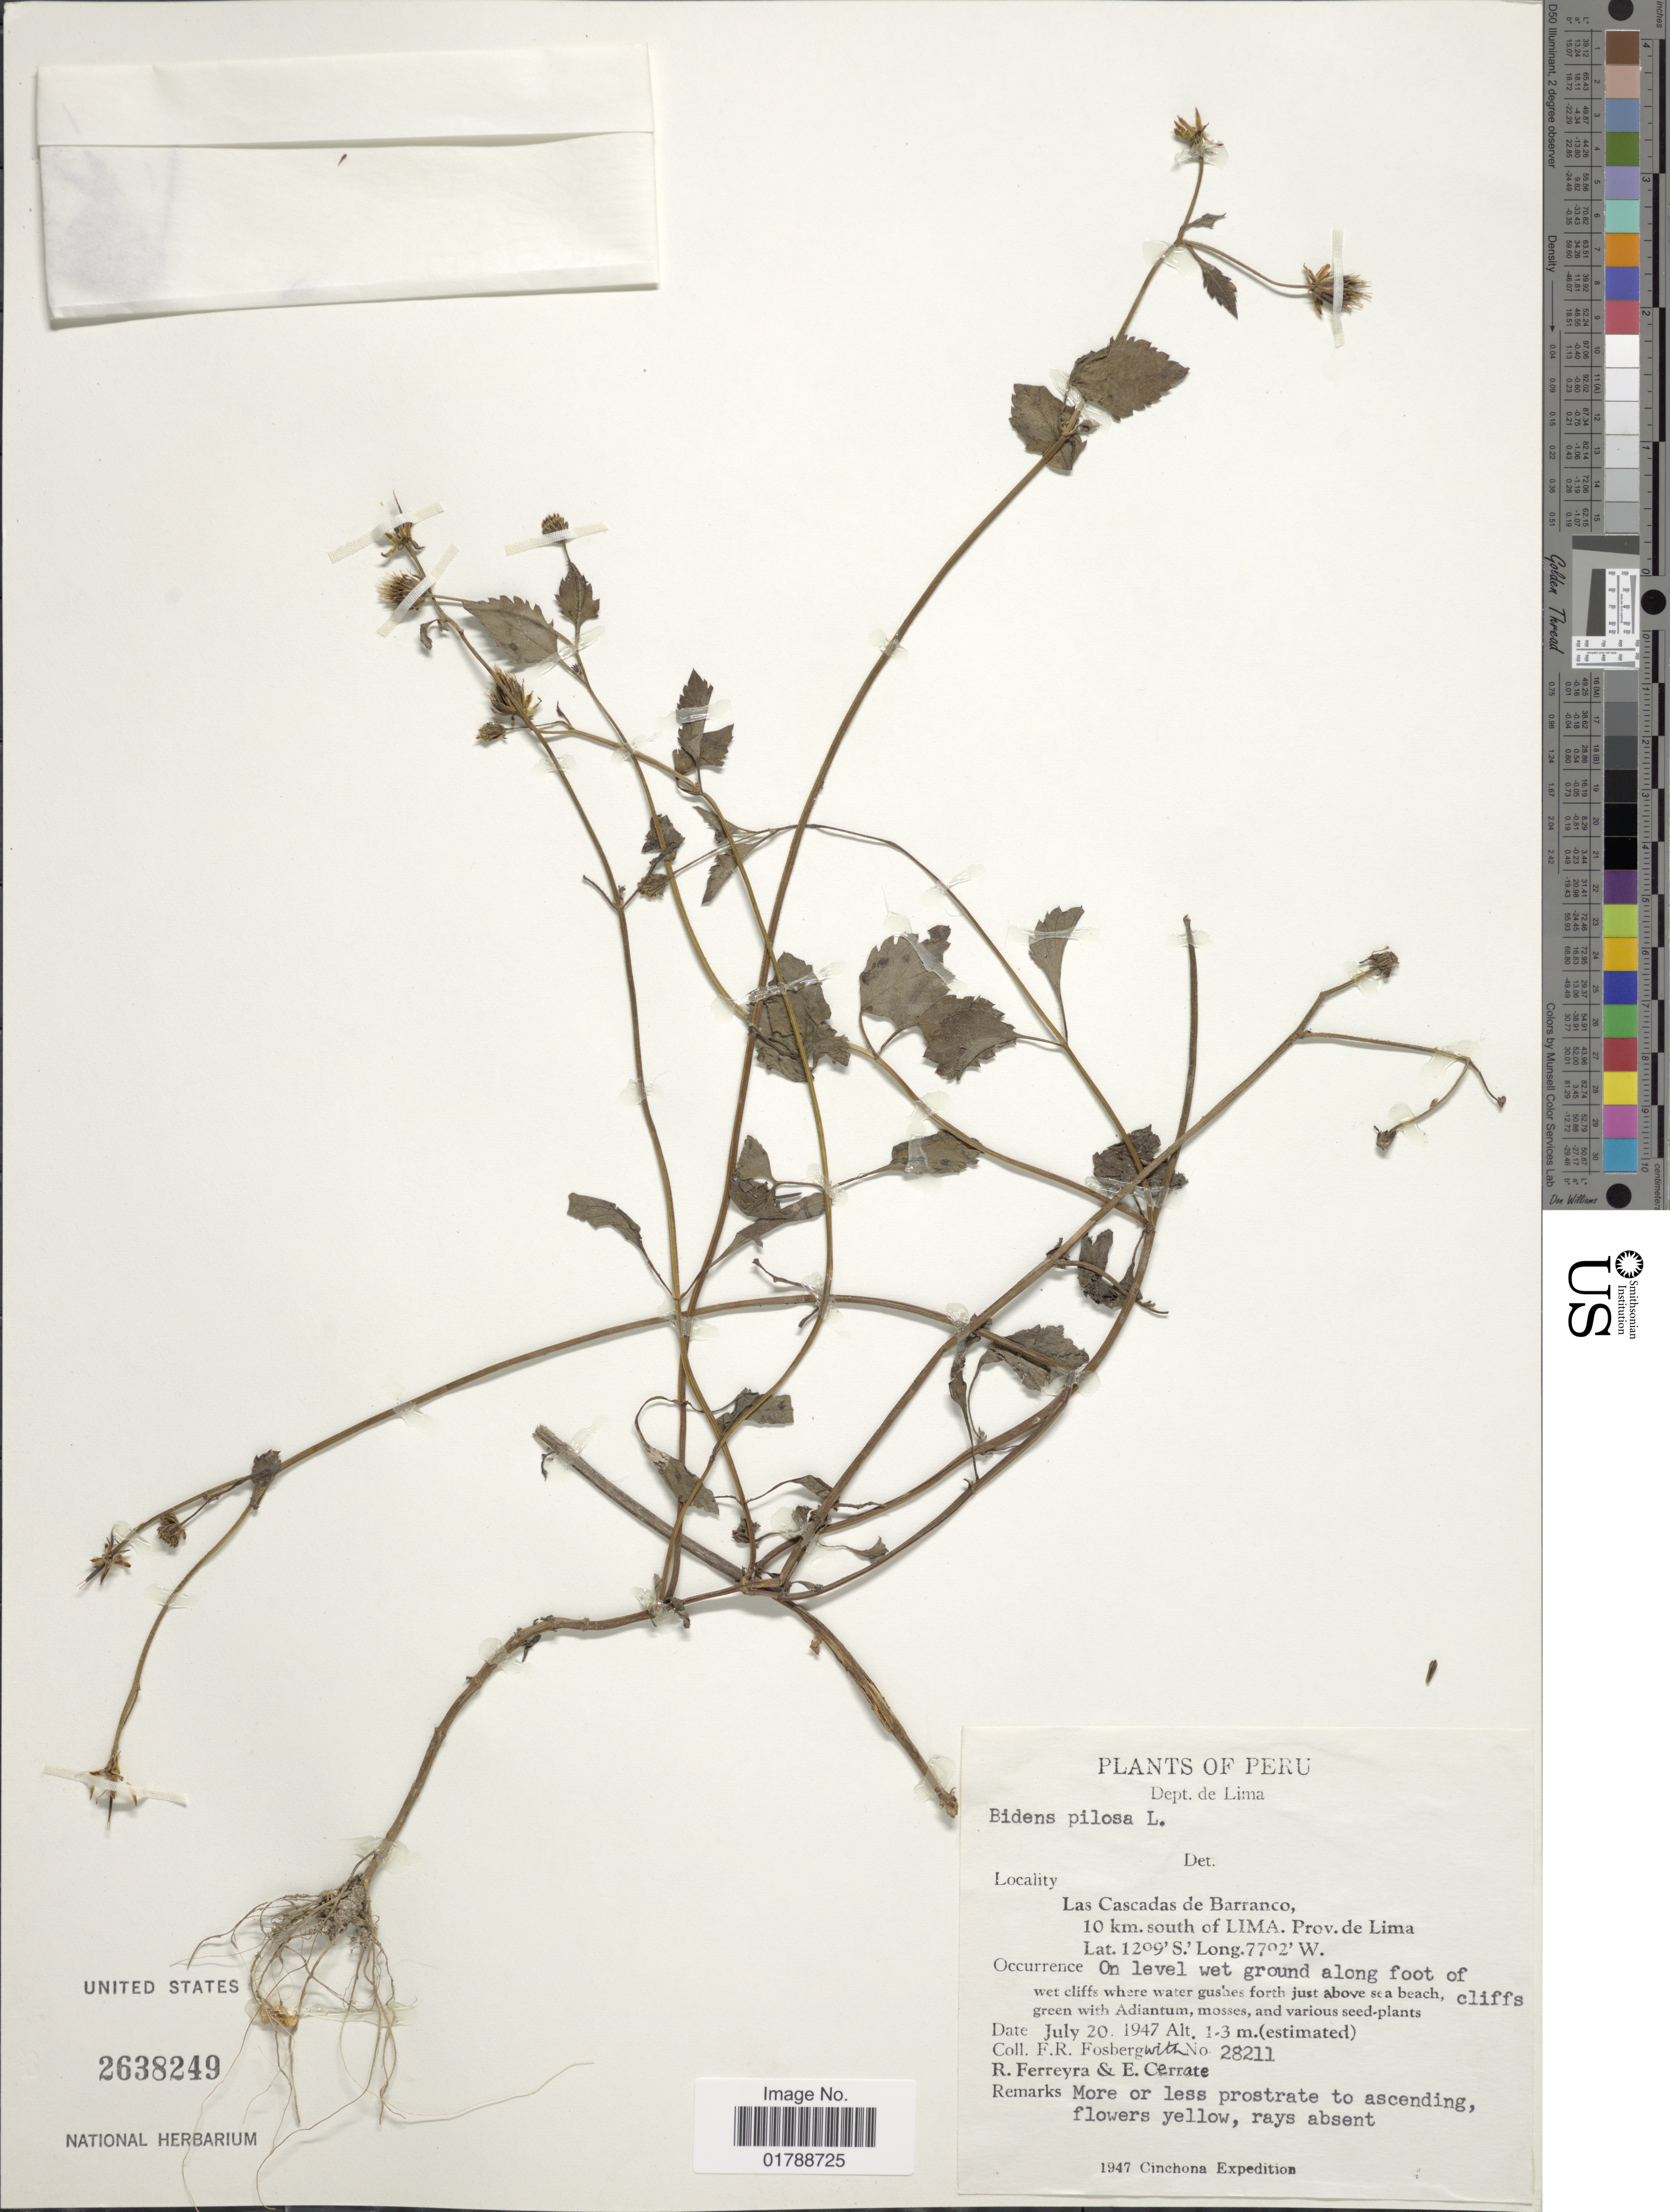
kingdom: Plantae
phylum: Tracheophyta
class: Magnoliopsida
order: Asterales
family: Asteraceae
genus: Bidens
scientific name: Bidens pilosa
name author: L.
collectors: F. R. Fosberg, R. A. Ferreyra & E. Cerrate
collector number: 28211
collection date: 1947-07-20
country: Peru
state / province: Lima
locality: Las Cascadas de Barranco, 10 km. south of Lima. Prov. de Lima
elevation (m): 1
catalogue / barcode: US 2638249